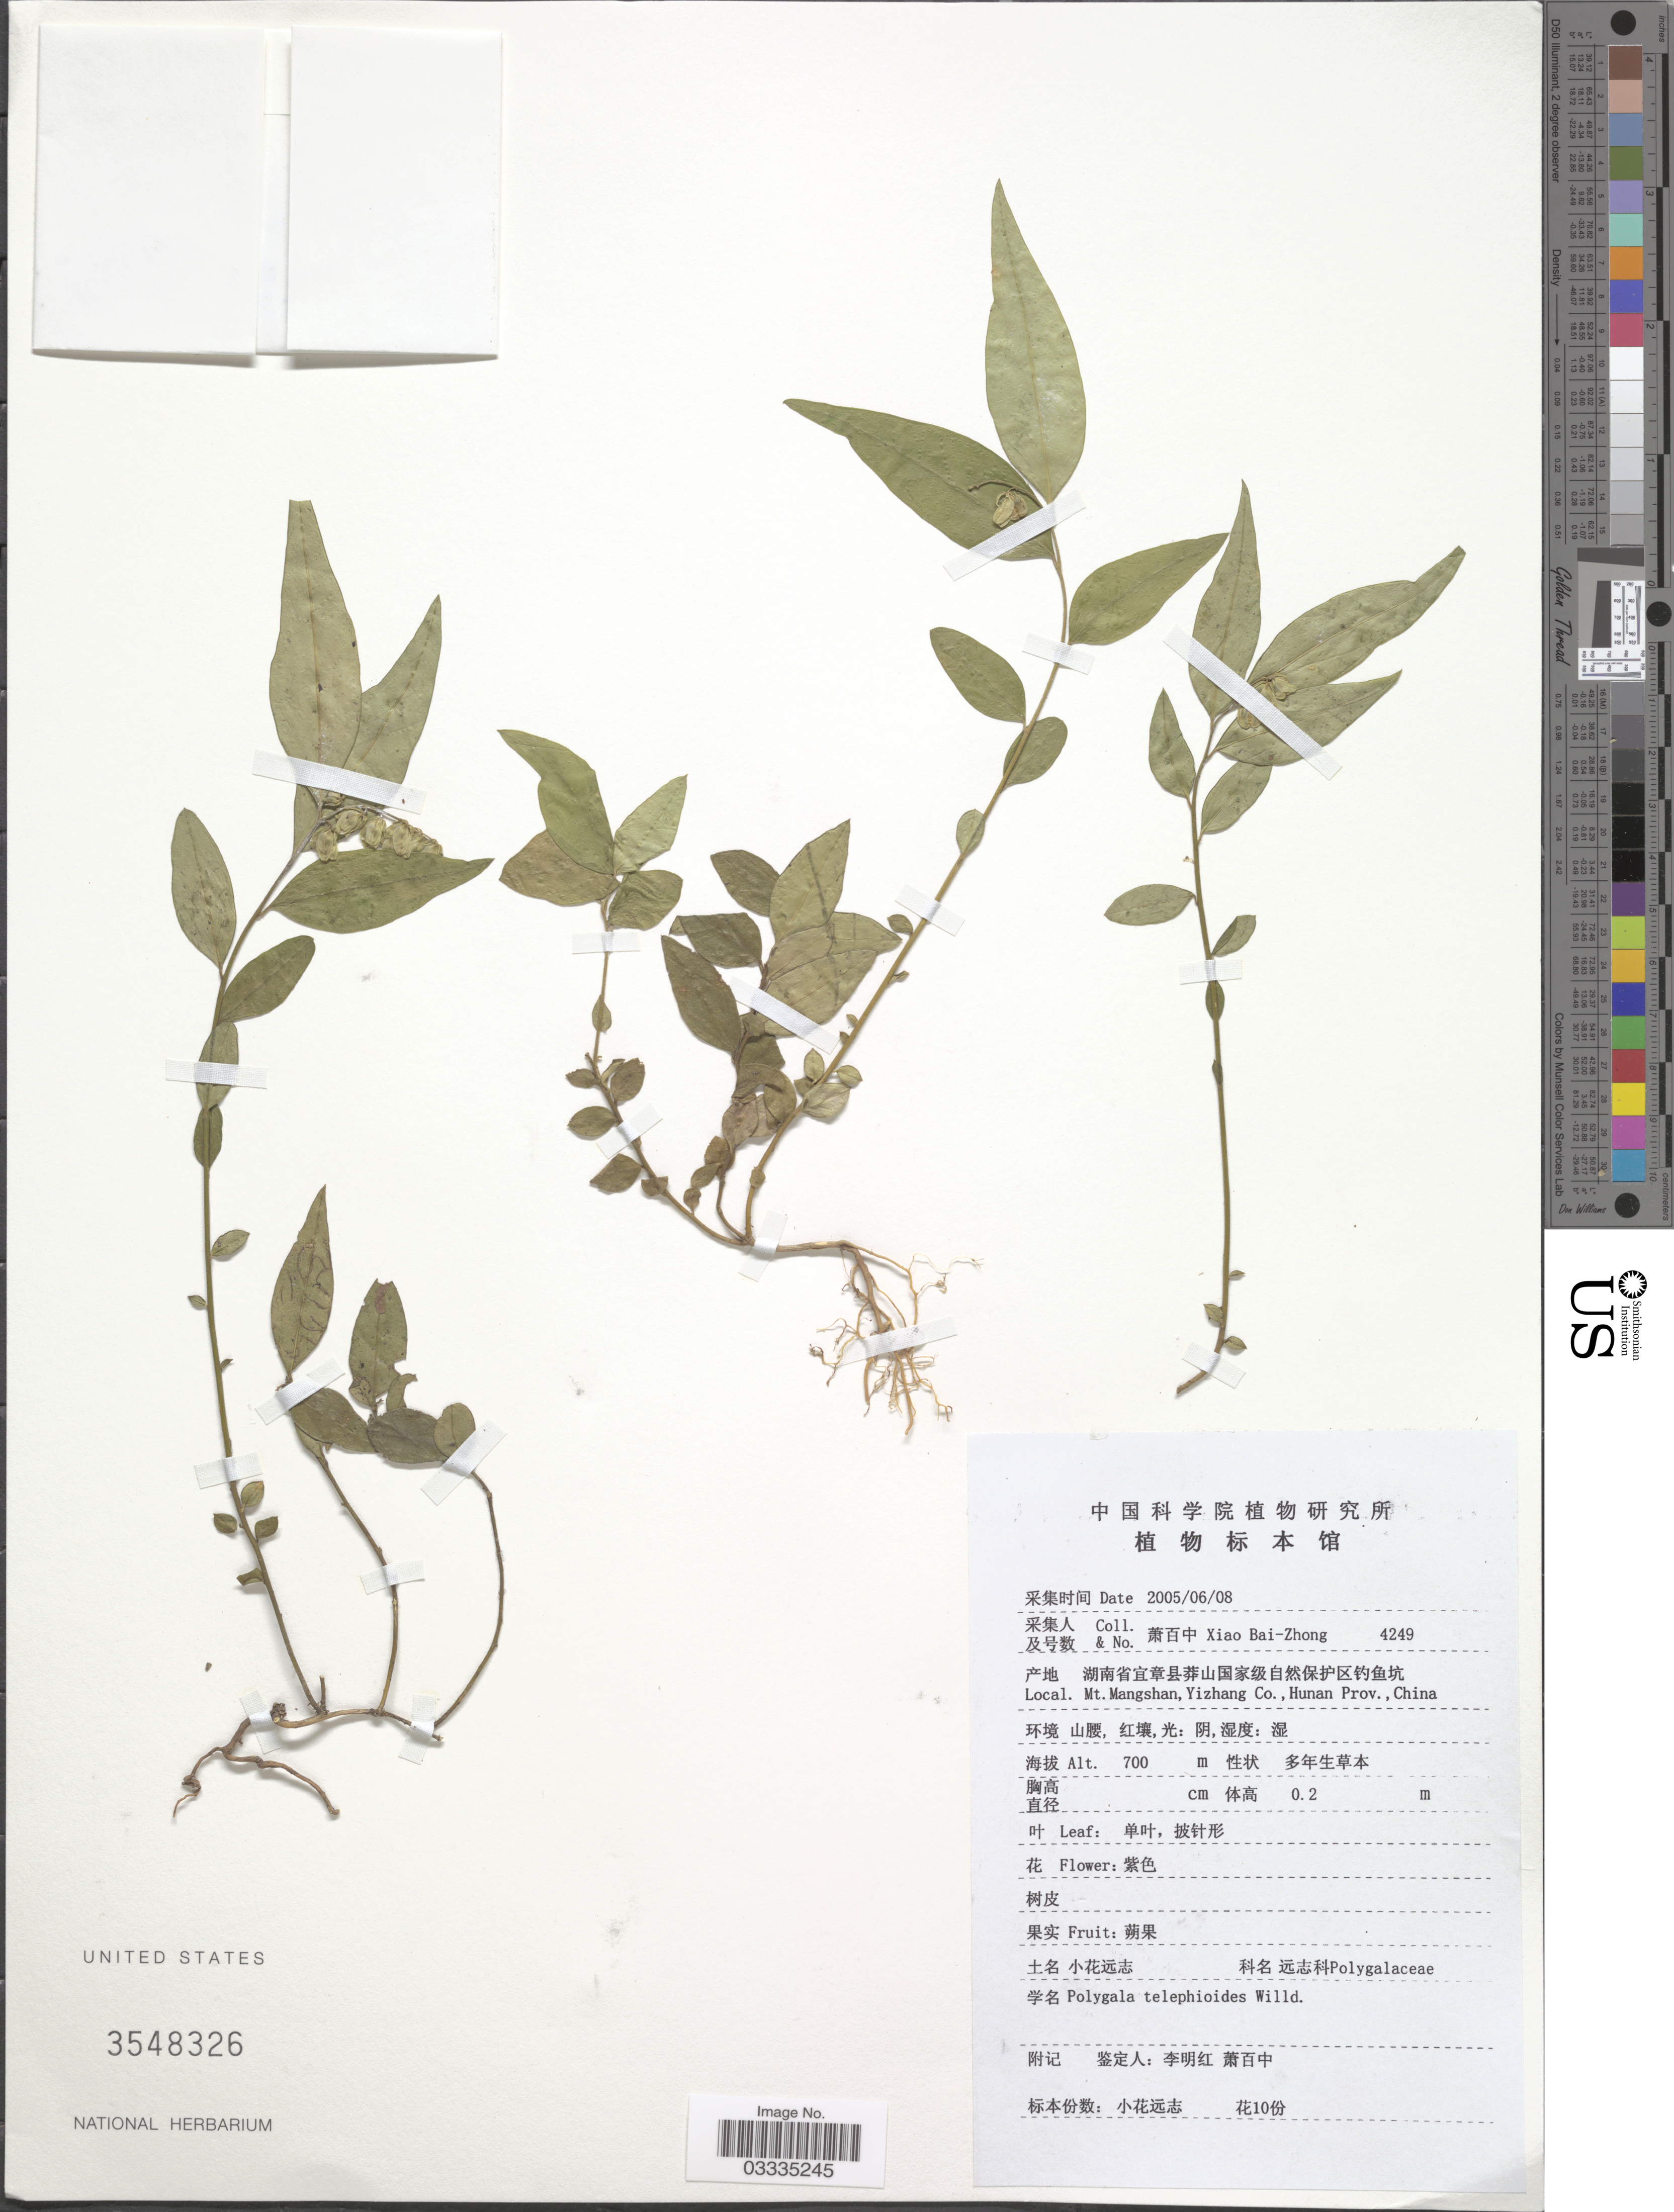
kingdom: Plantae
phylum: Tracheophyta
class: Magnoliopsida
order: Fabales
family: Polygalaceae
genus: Polygala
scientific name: Polygala telephioides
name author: Willd.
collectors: B. Z. Xiao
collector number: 4249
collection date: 2005-06-08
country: China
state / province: Hunan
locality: Mt. Mangshan, Yizhang Co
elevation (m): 700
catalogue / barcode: US 3548326